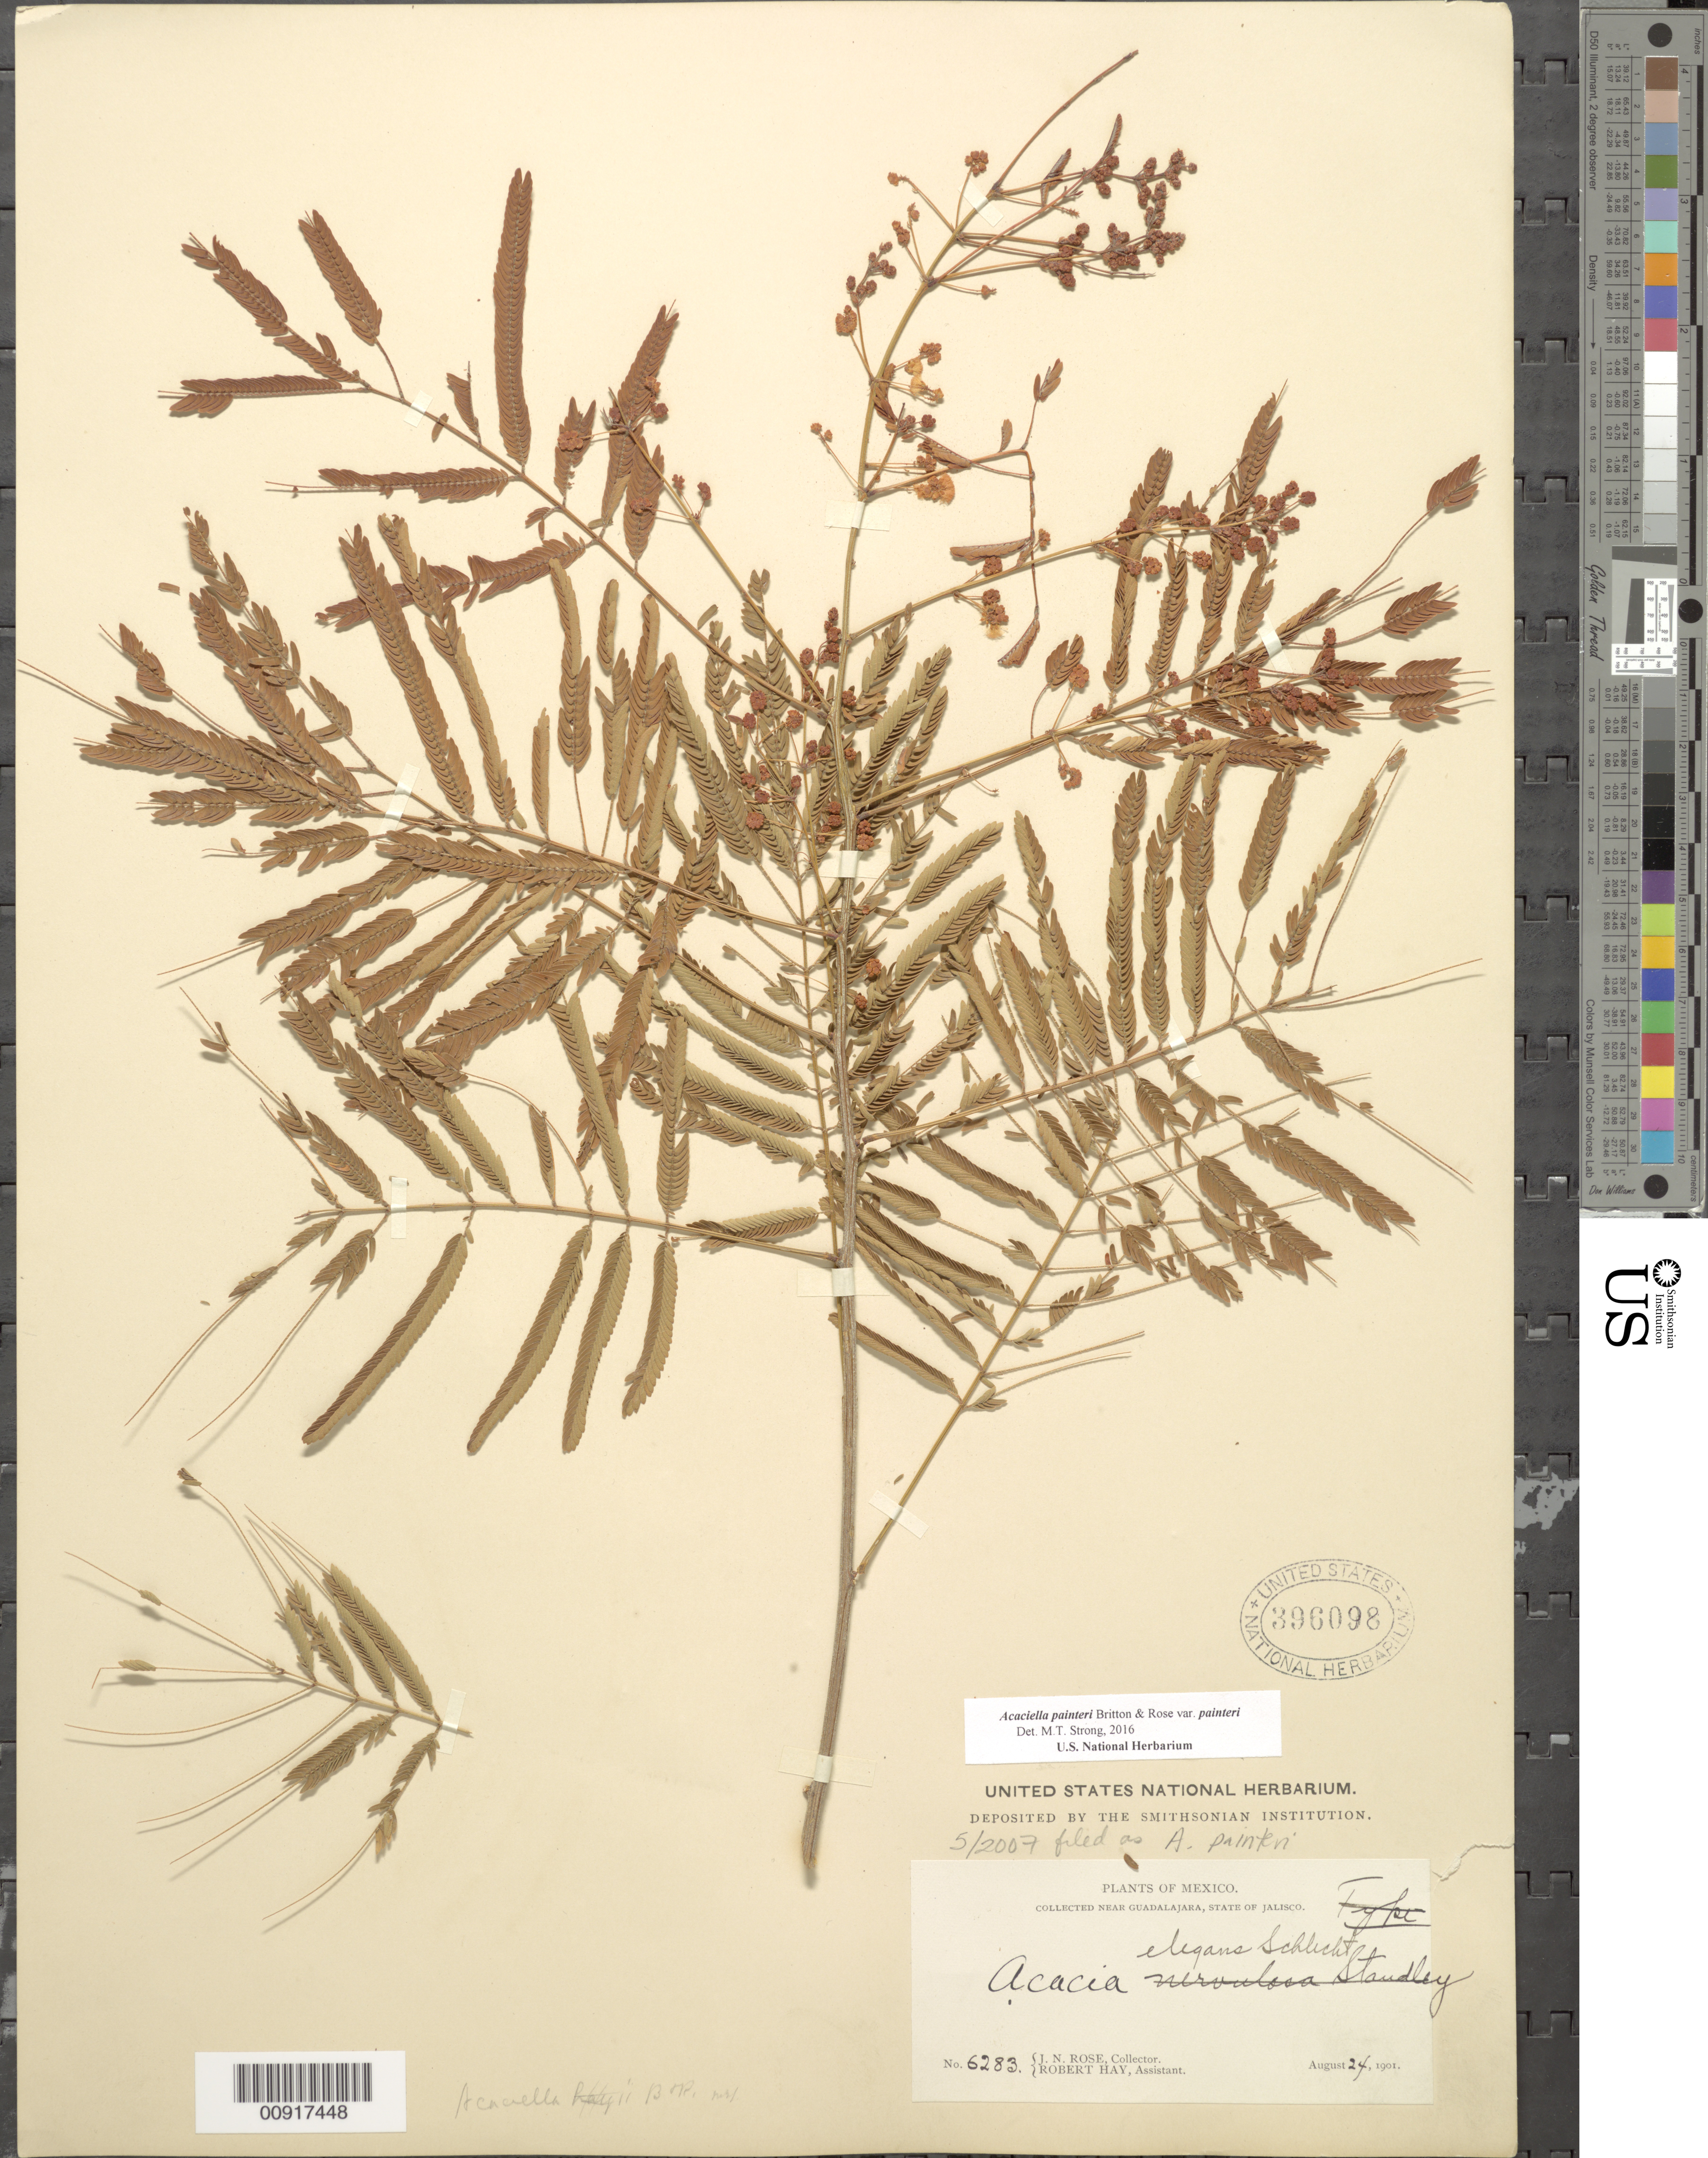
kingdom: Plantae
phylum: Tracheophyta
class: Magnoliopsida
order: Fabales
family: Fabaceae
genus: Acaciella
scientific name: Acaciella painteri var. painteri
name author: Britton & Rose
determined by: Strong, M. T., (US), Smithsonian Institution - National Museum of Natural History (UNITED STATES)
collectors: J. N. Rose & R. Hay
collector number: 6283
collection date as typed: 24 Aug 1901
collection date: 1901-08-24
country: Mexico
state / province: Jalisco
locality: Near Guadalajara, State of Jalisco.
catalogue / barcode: US 396098